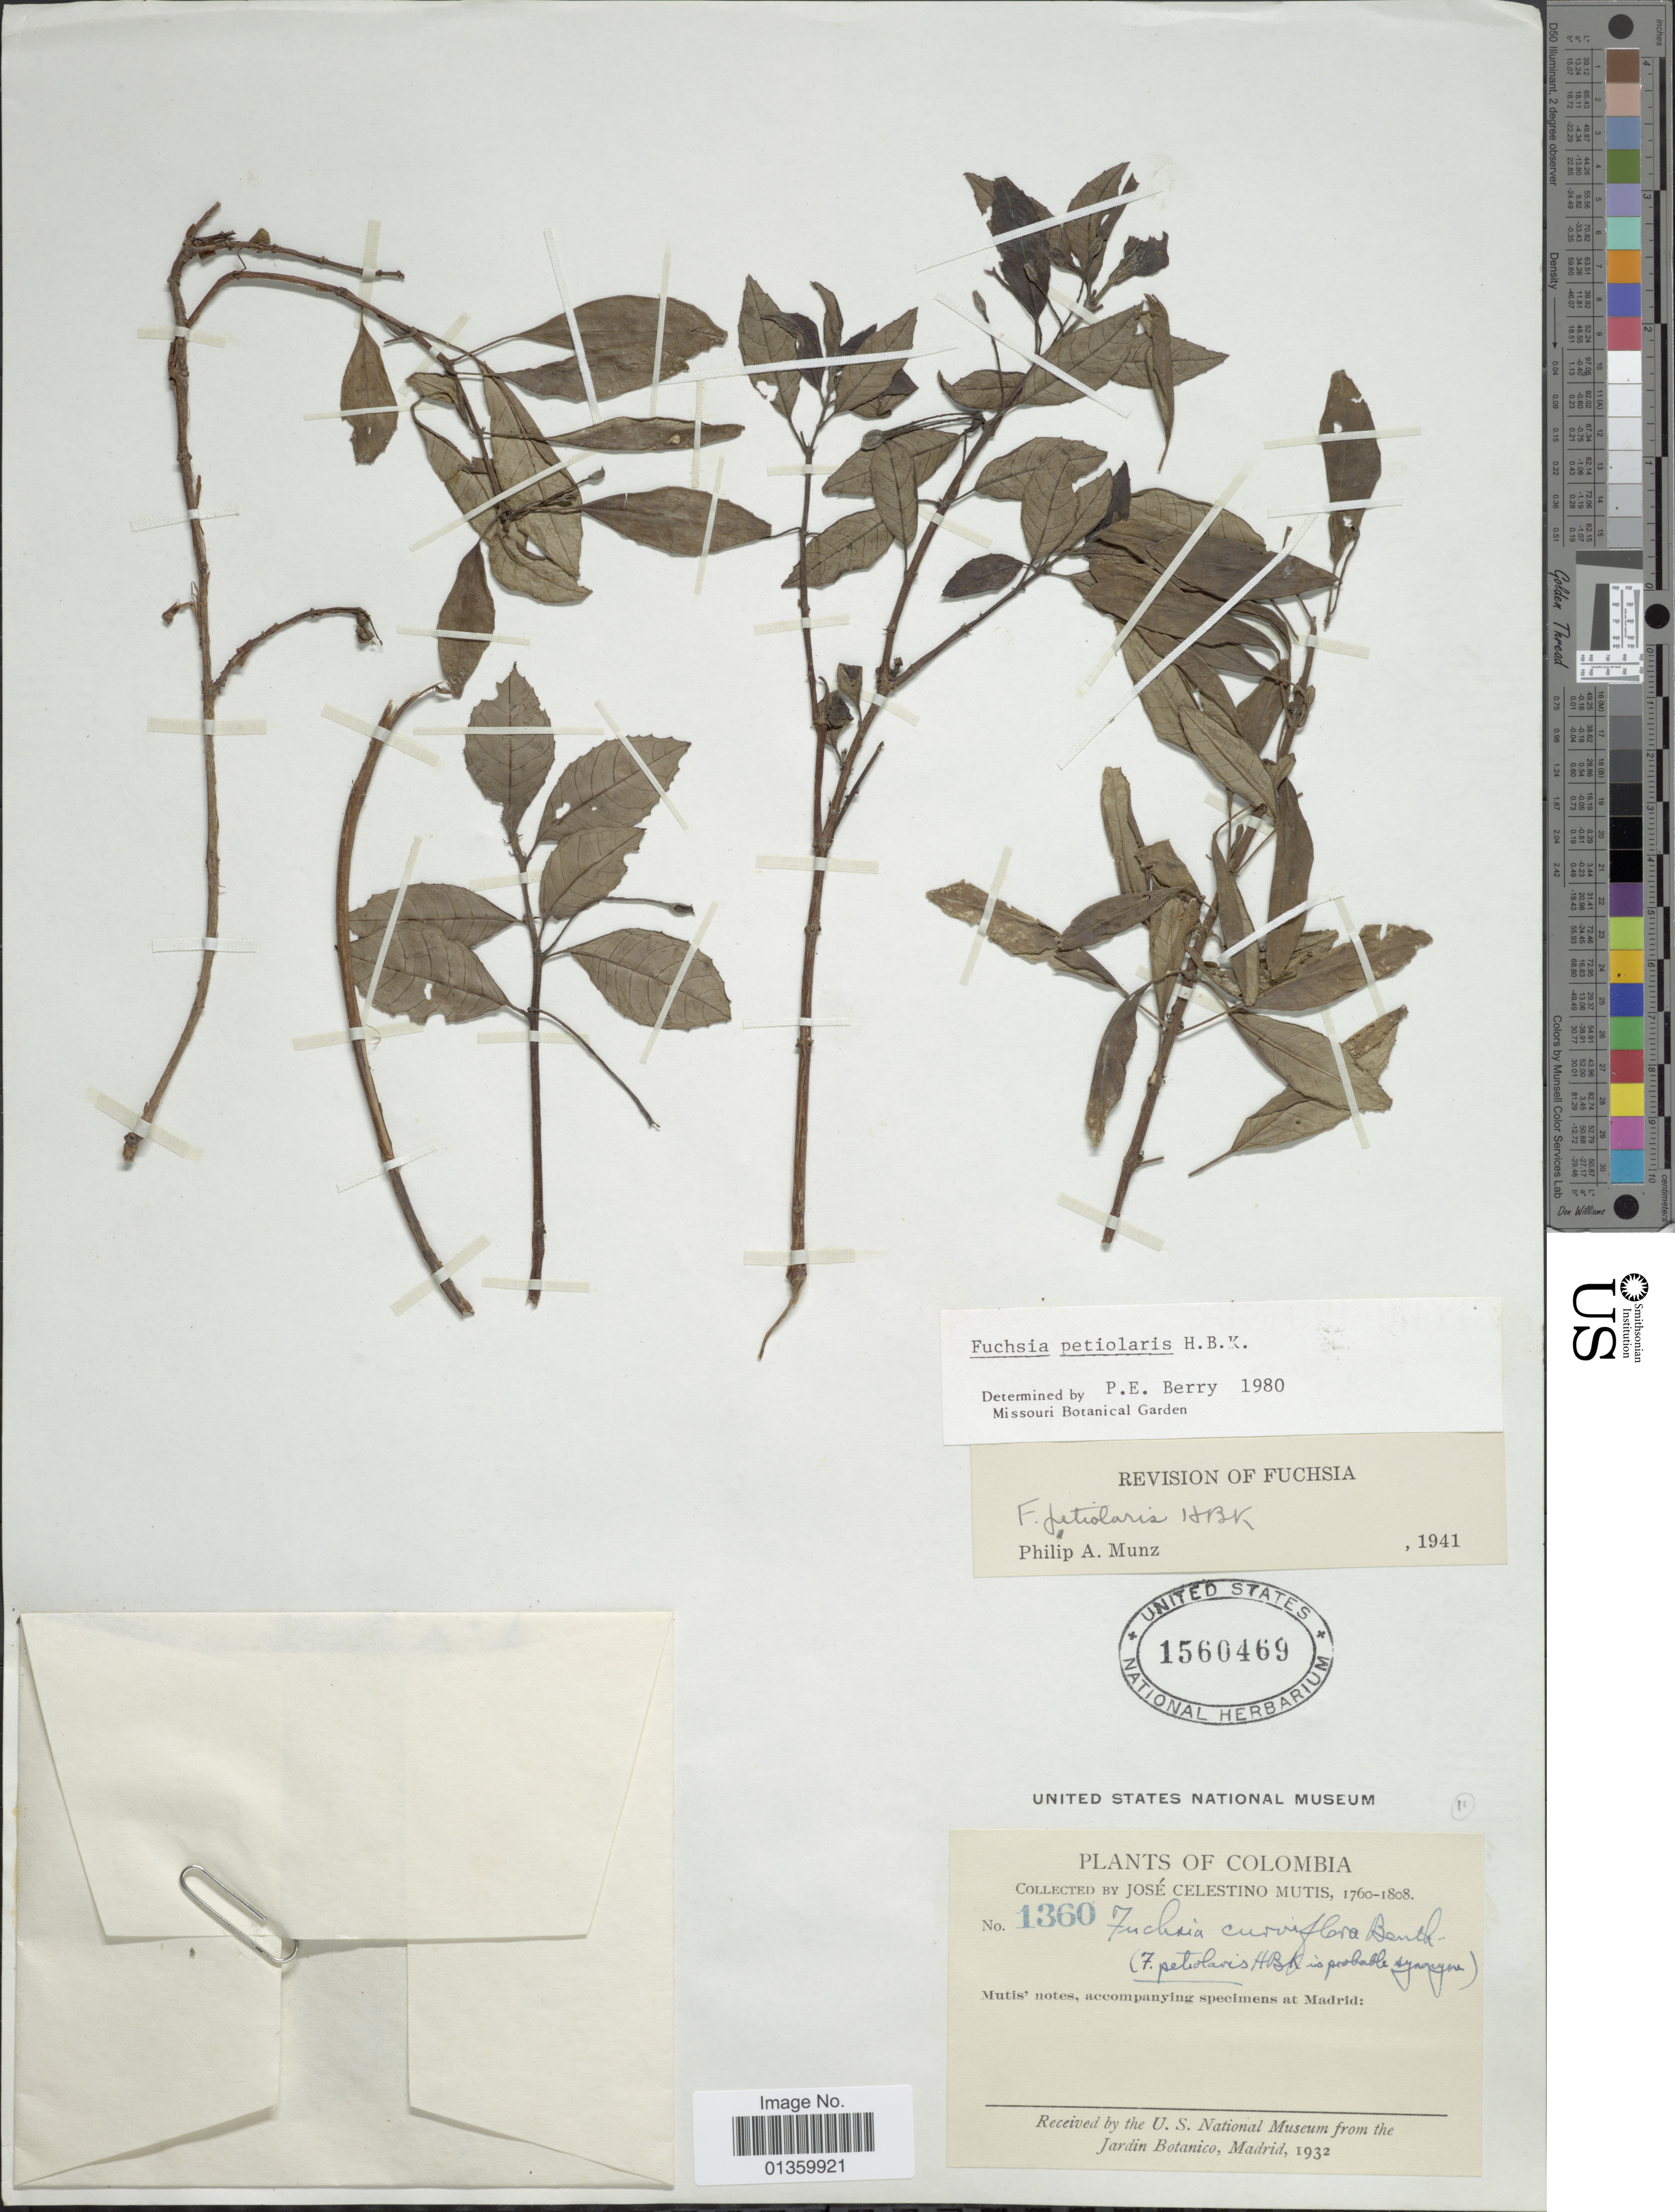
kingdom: Plantae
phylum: Tracheophyta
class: Magnoliopsida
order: Myrtales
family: Onagraceae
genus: Fuchsia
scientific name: Fuchsia petiolaris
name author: Kunth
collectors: J. C. B. Mutis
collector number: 1360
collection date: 1760/1808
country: Colombia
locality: Madrid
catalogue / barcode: US 1560469